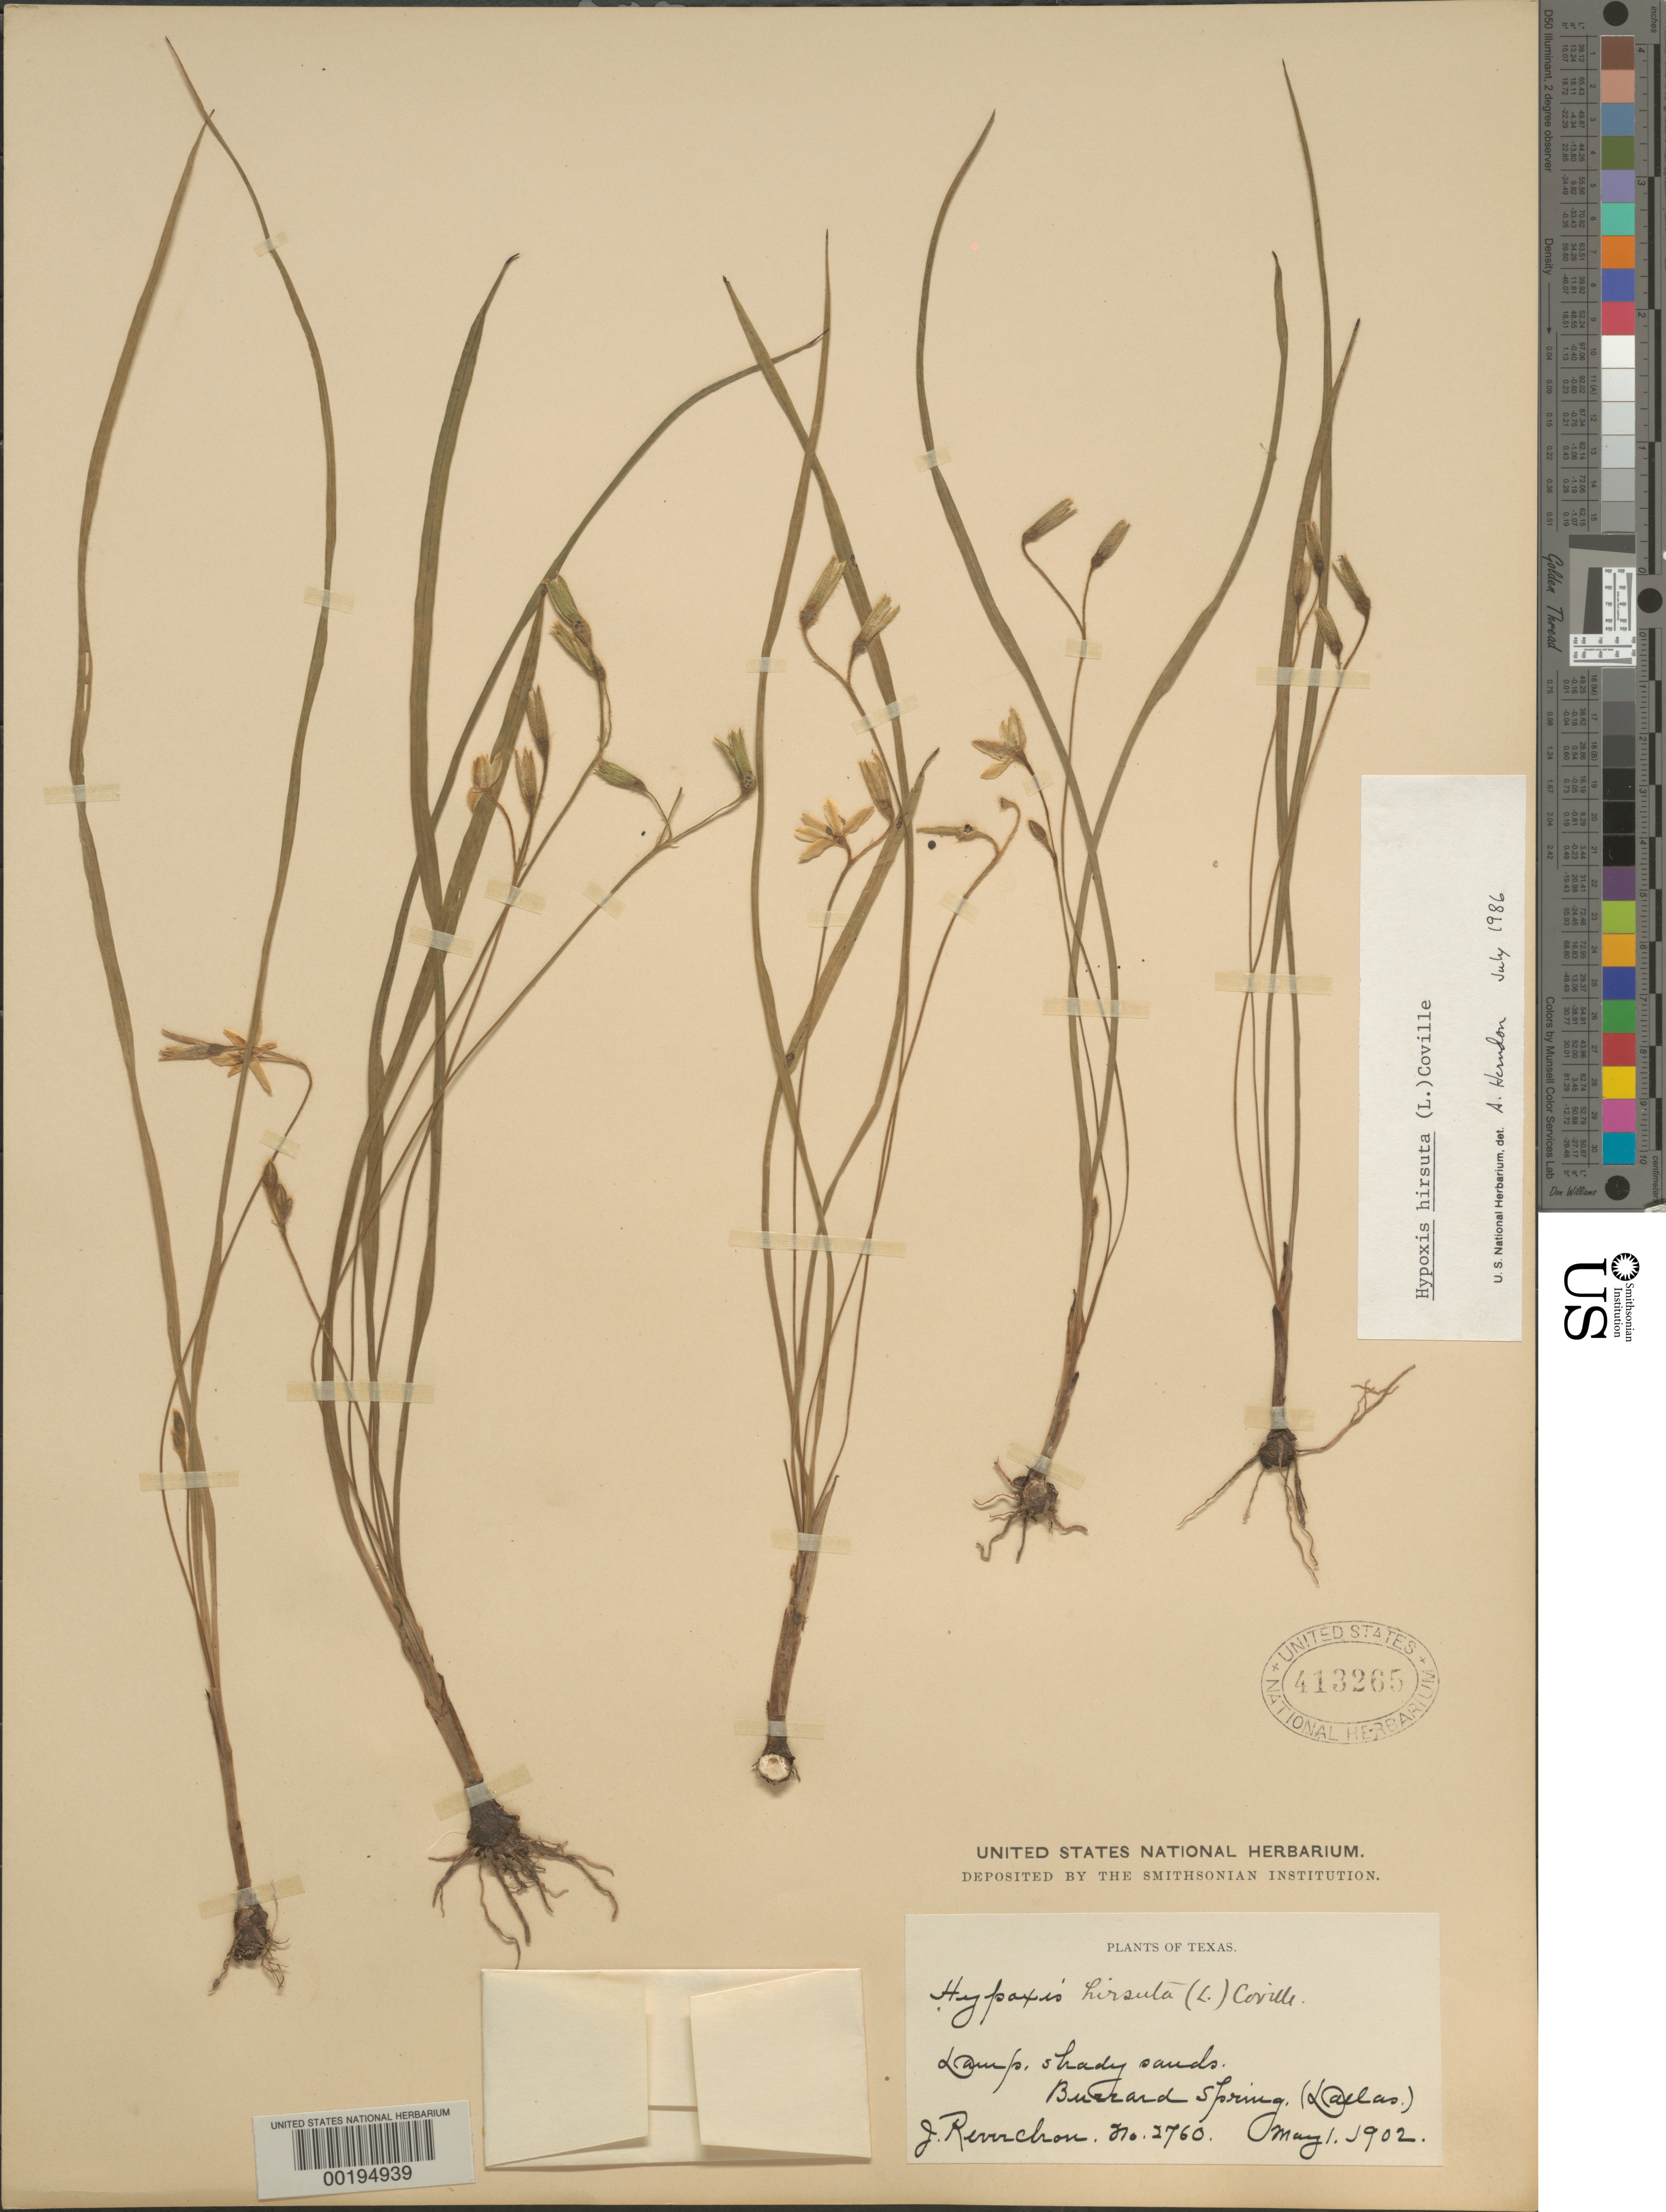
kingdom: Plantae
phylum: Tracheophyta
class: Liliopsida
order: Asparagales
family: Hypoxidaceae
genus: Hypoxis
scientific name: Hypoxis hirsuta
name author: (L.) Coville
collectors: J. Reverchon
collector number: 2760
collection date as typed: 01 May 1902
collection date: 1902-05-01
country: United States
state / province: Texas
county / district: Dallas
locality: Burrard spring, dallas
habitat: Damp shady sands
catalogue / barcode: US 413265